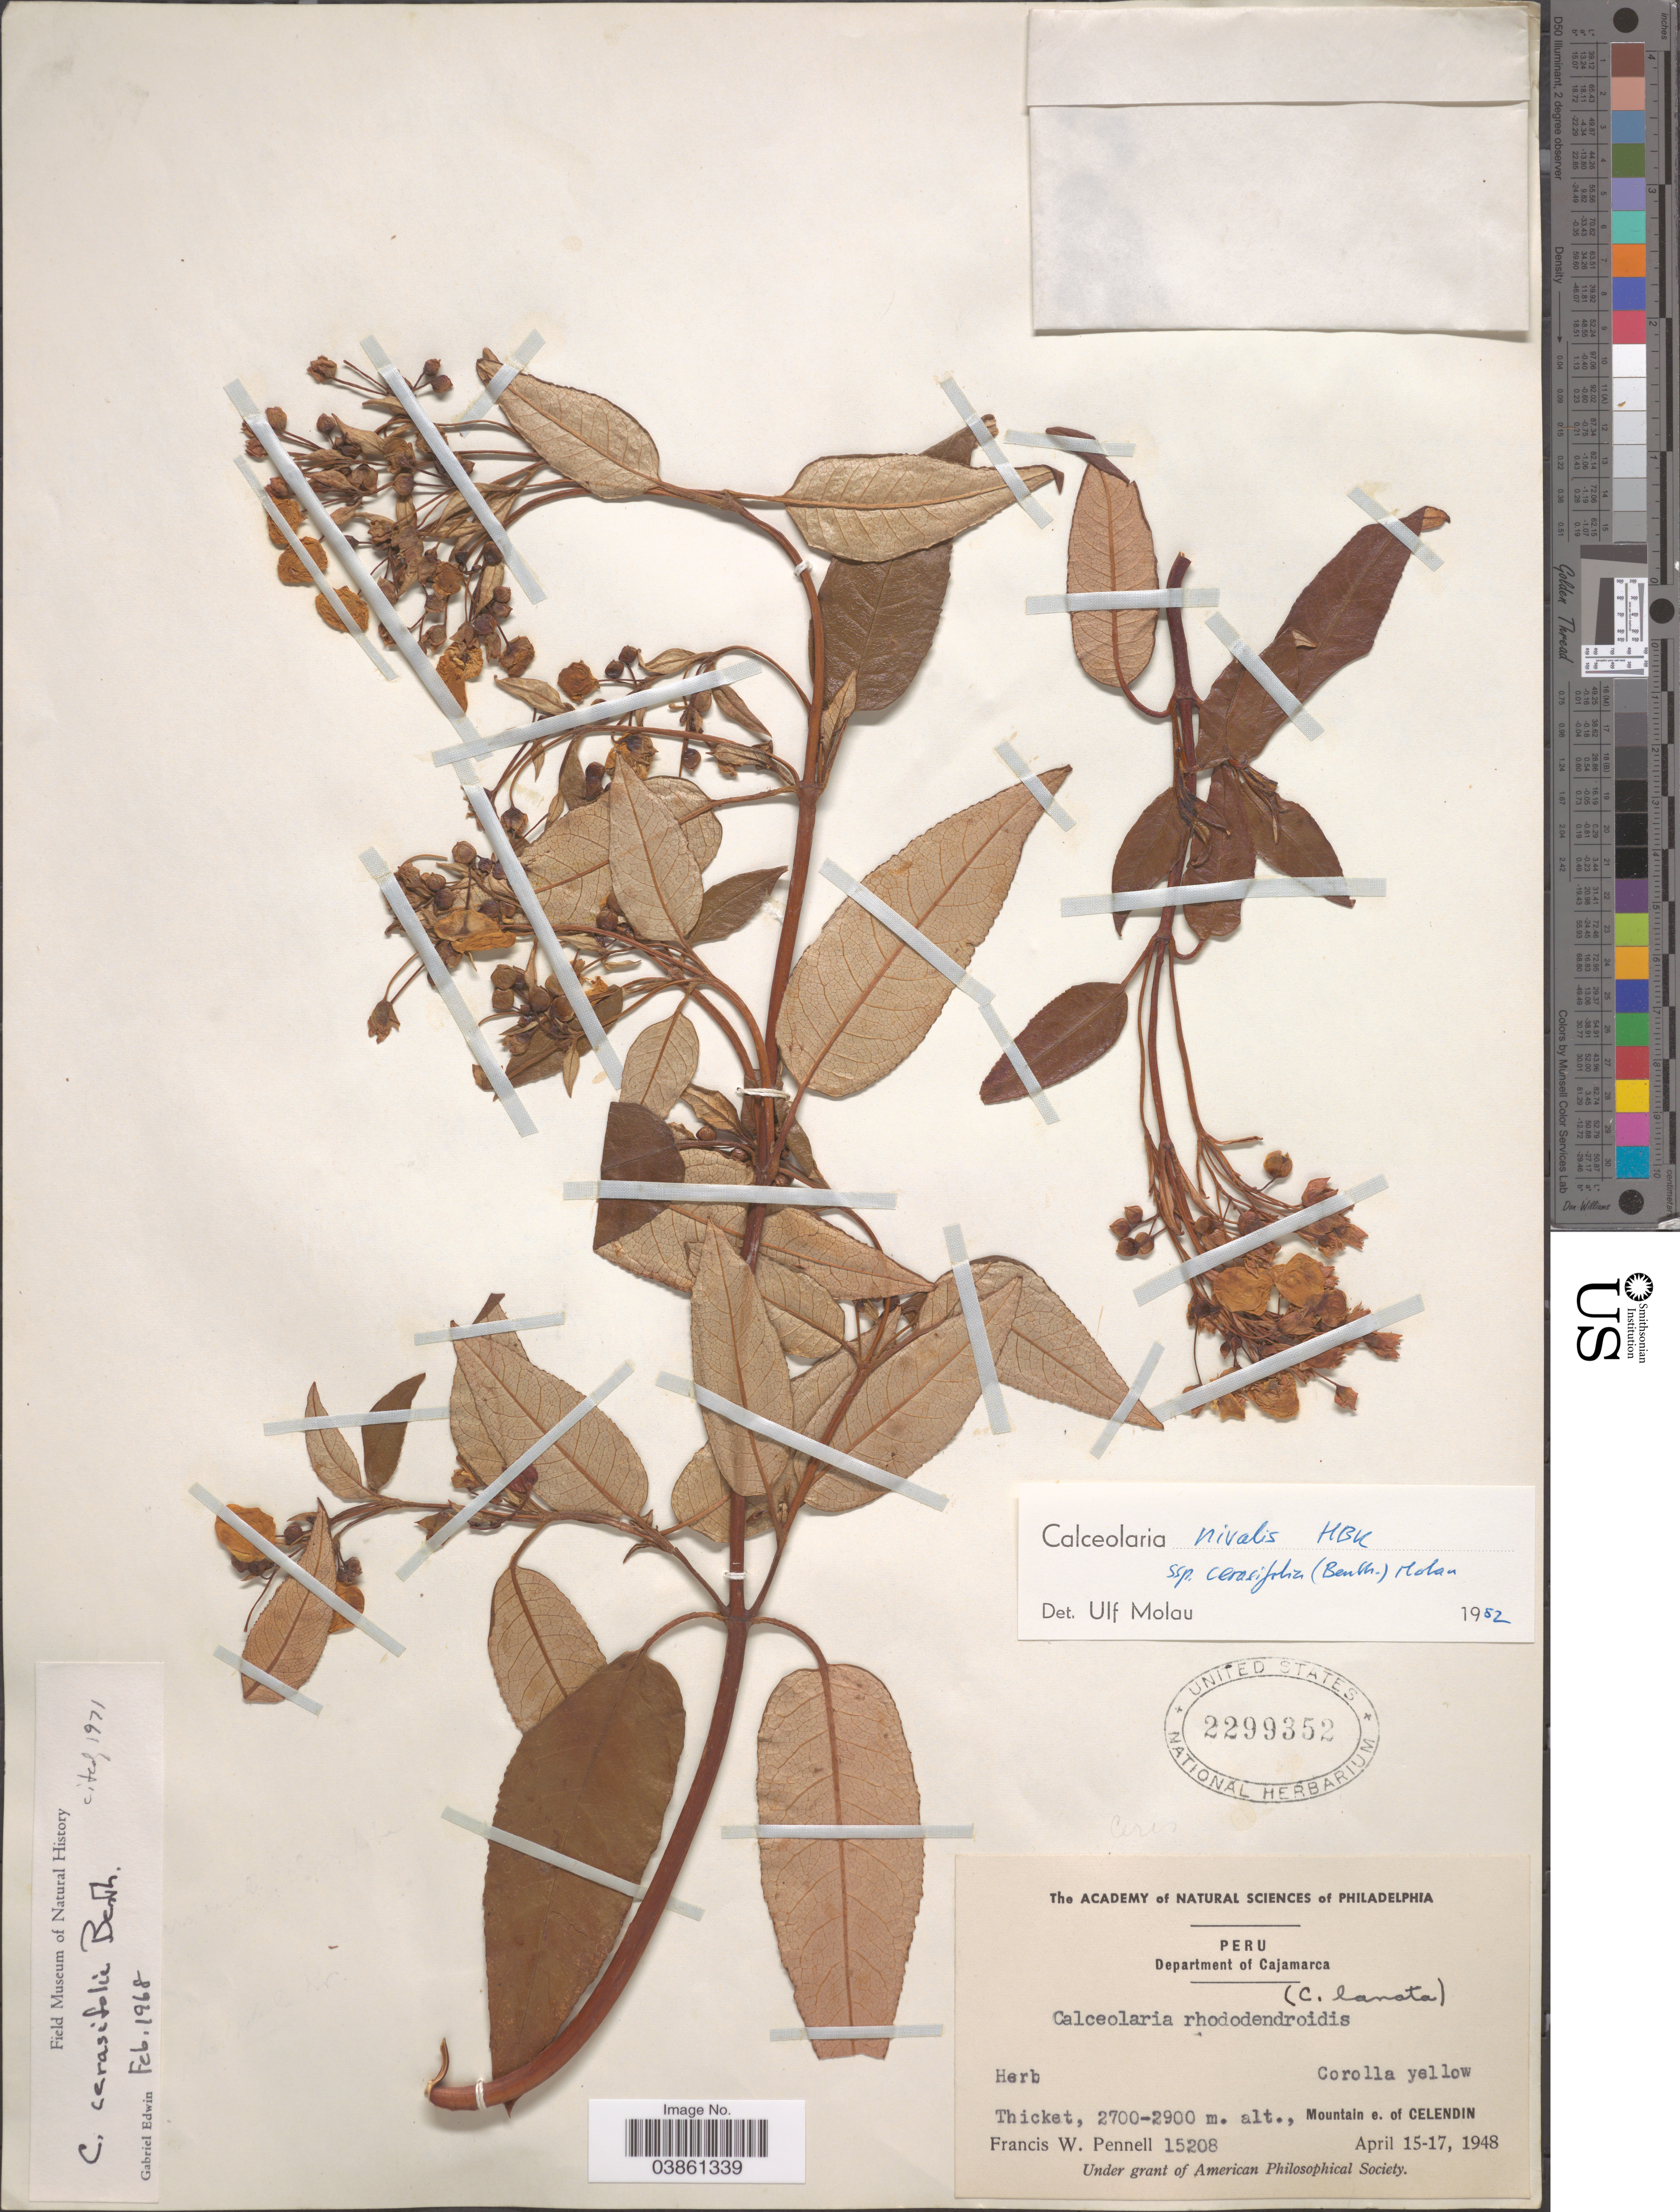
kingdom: Plantae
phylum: Tracheophyta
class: Magnoliopsida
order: Lamiales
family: Calceolariaceae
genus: Calceolaria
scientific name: Calceolaria nivalis subsp. cerasifolia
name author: (Benth.) Molau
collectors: F. W. Pennell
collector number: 15208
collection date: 1948-04-15/1948-04-17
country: Peru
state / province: Cajamarca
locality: Department of Cajamarca. Thicket, Mountain e.of Celendin.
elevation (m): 2700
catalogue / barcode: US 2299352